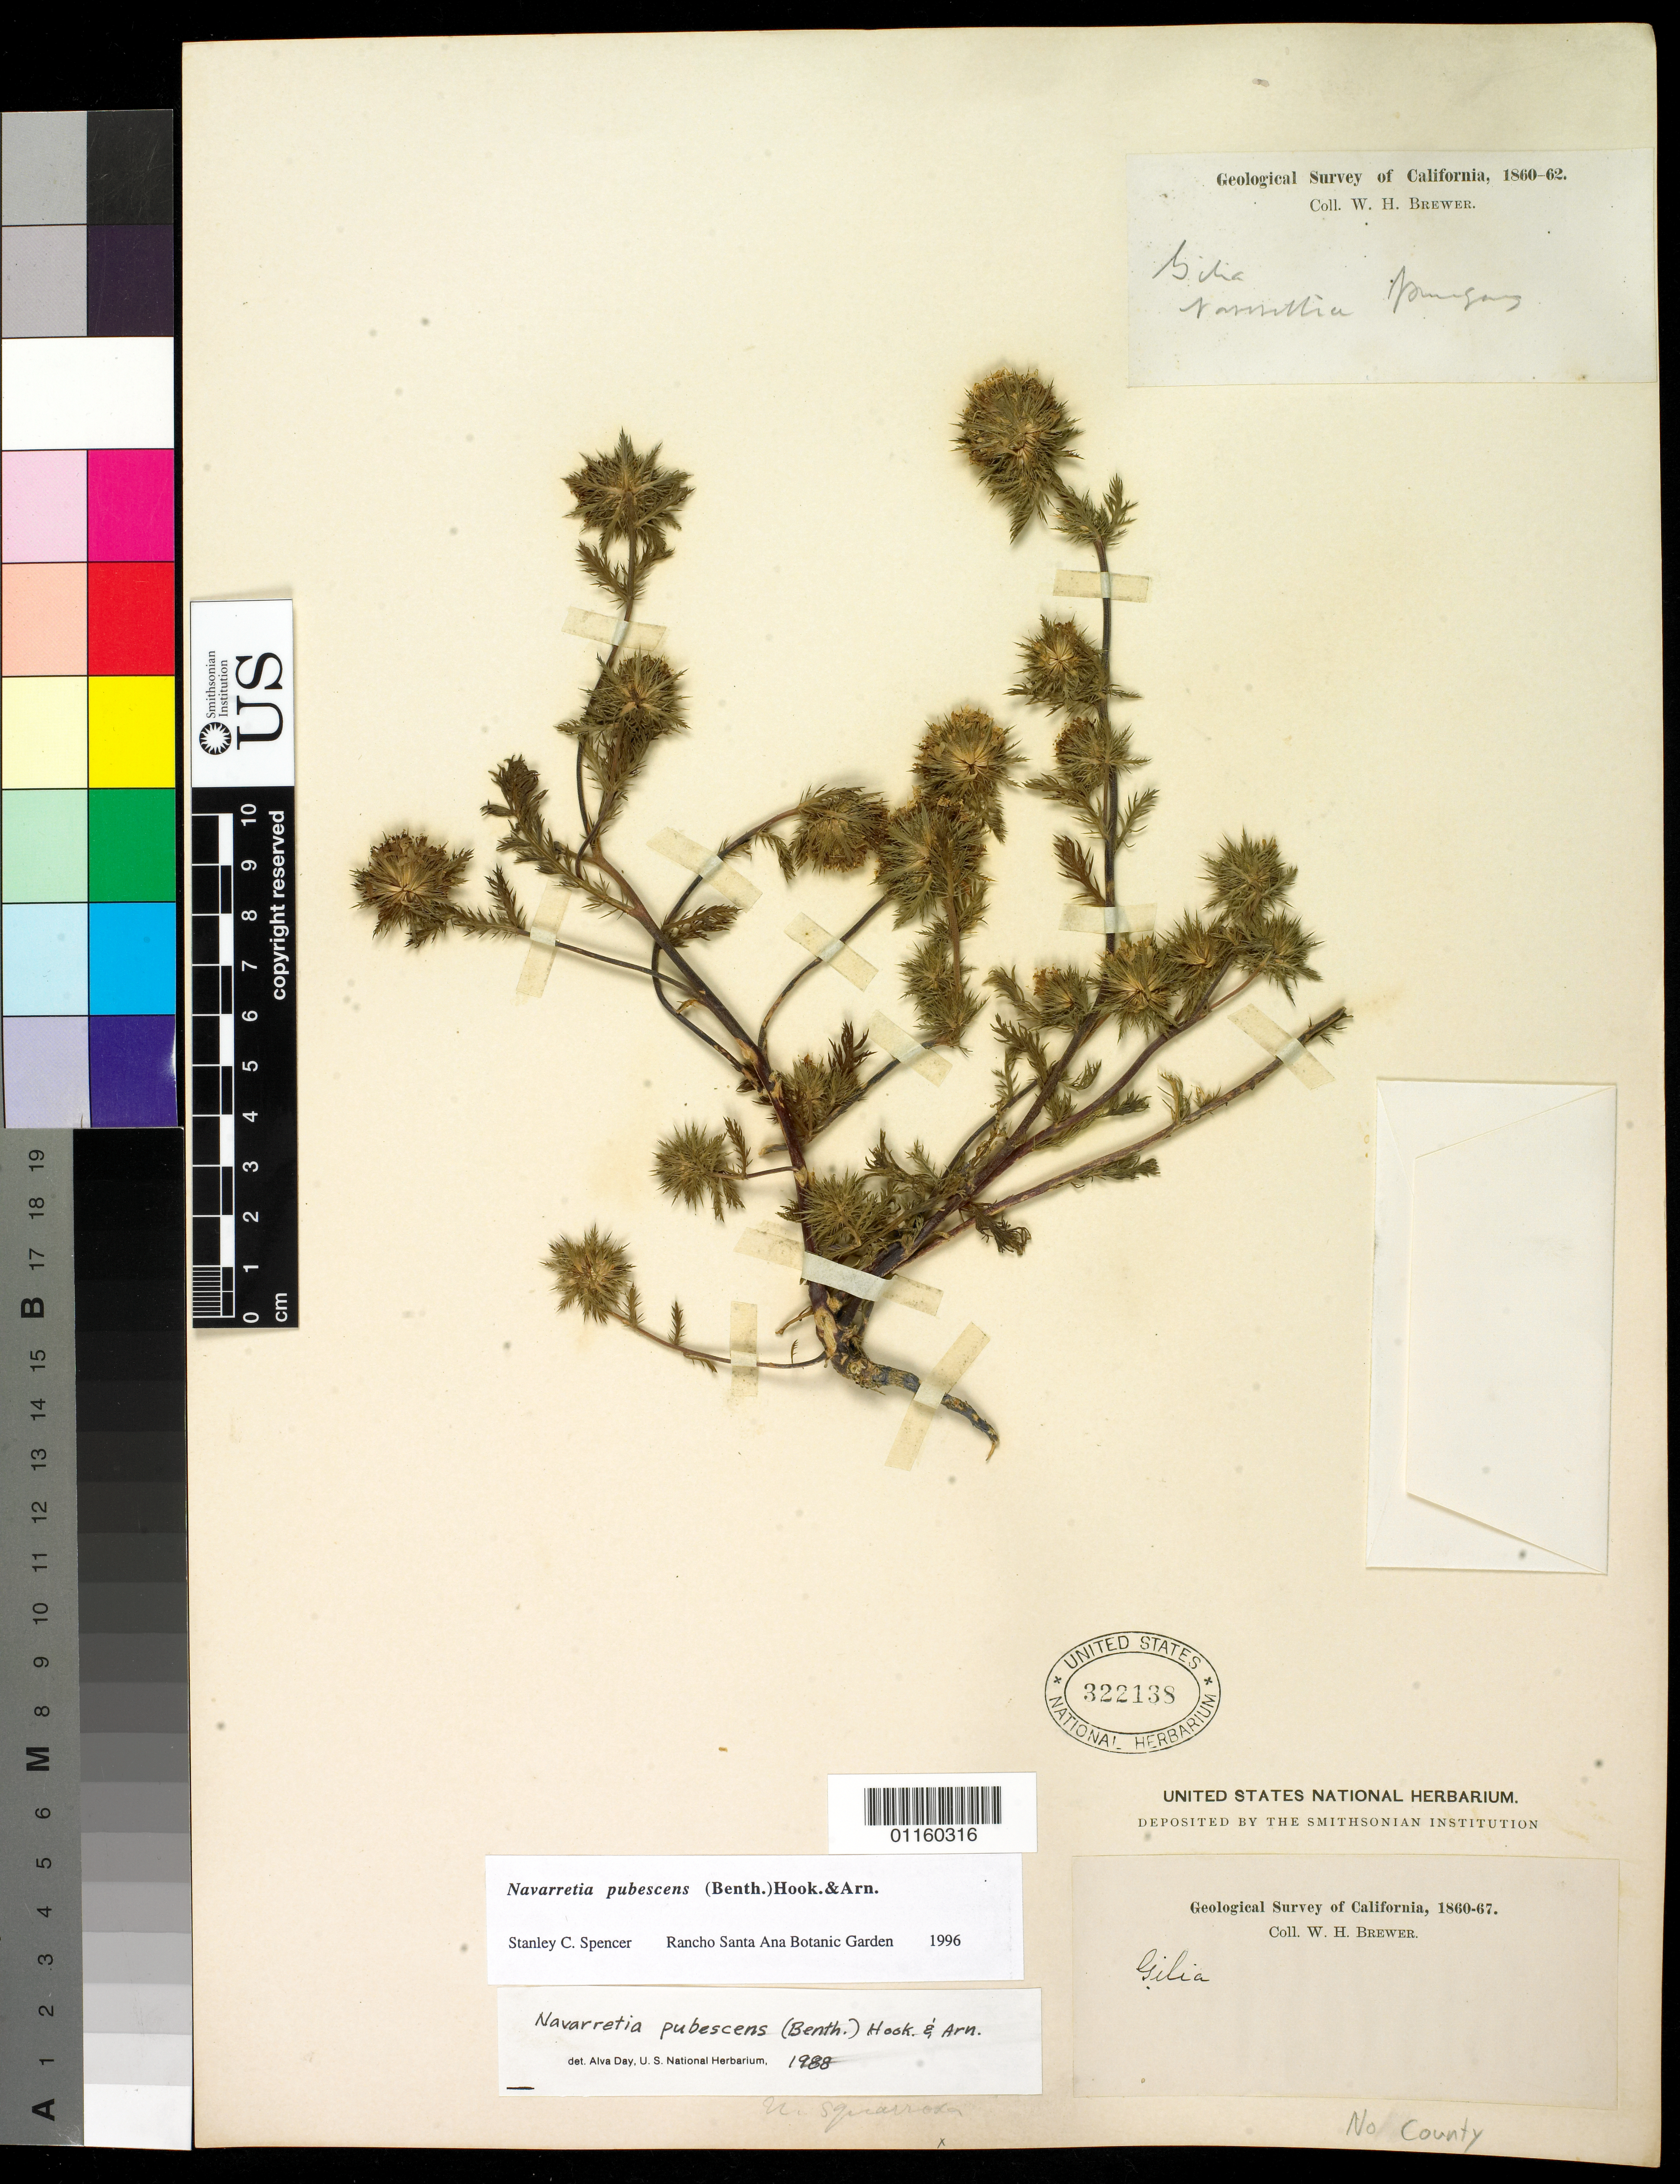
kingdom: Plantae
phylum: Tracheophyta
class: Magnoliopsida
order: Ericales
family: Polemoniaceae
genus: Navarretia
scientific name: Navarretia pubescens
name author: (Benth.) Hook. & Arn.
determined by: Spencer, S. C.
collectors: W. H. Brewer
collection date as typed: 1860 to -- --- 1867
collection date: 1860/1867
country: United States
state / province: California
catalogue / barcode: US 322138